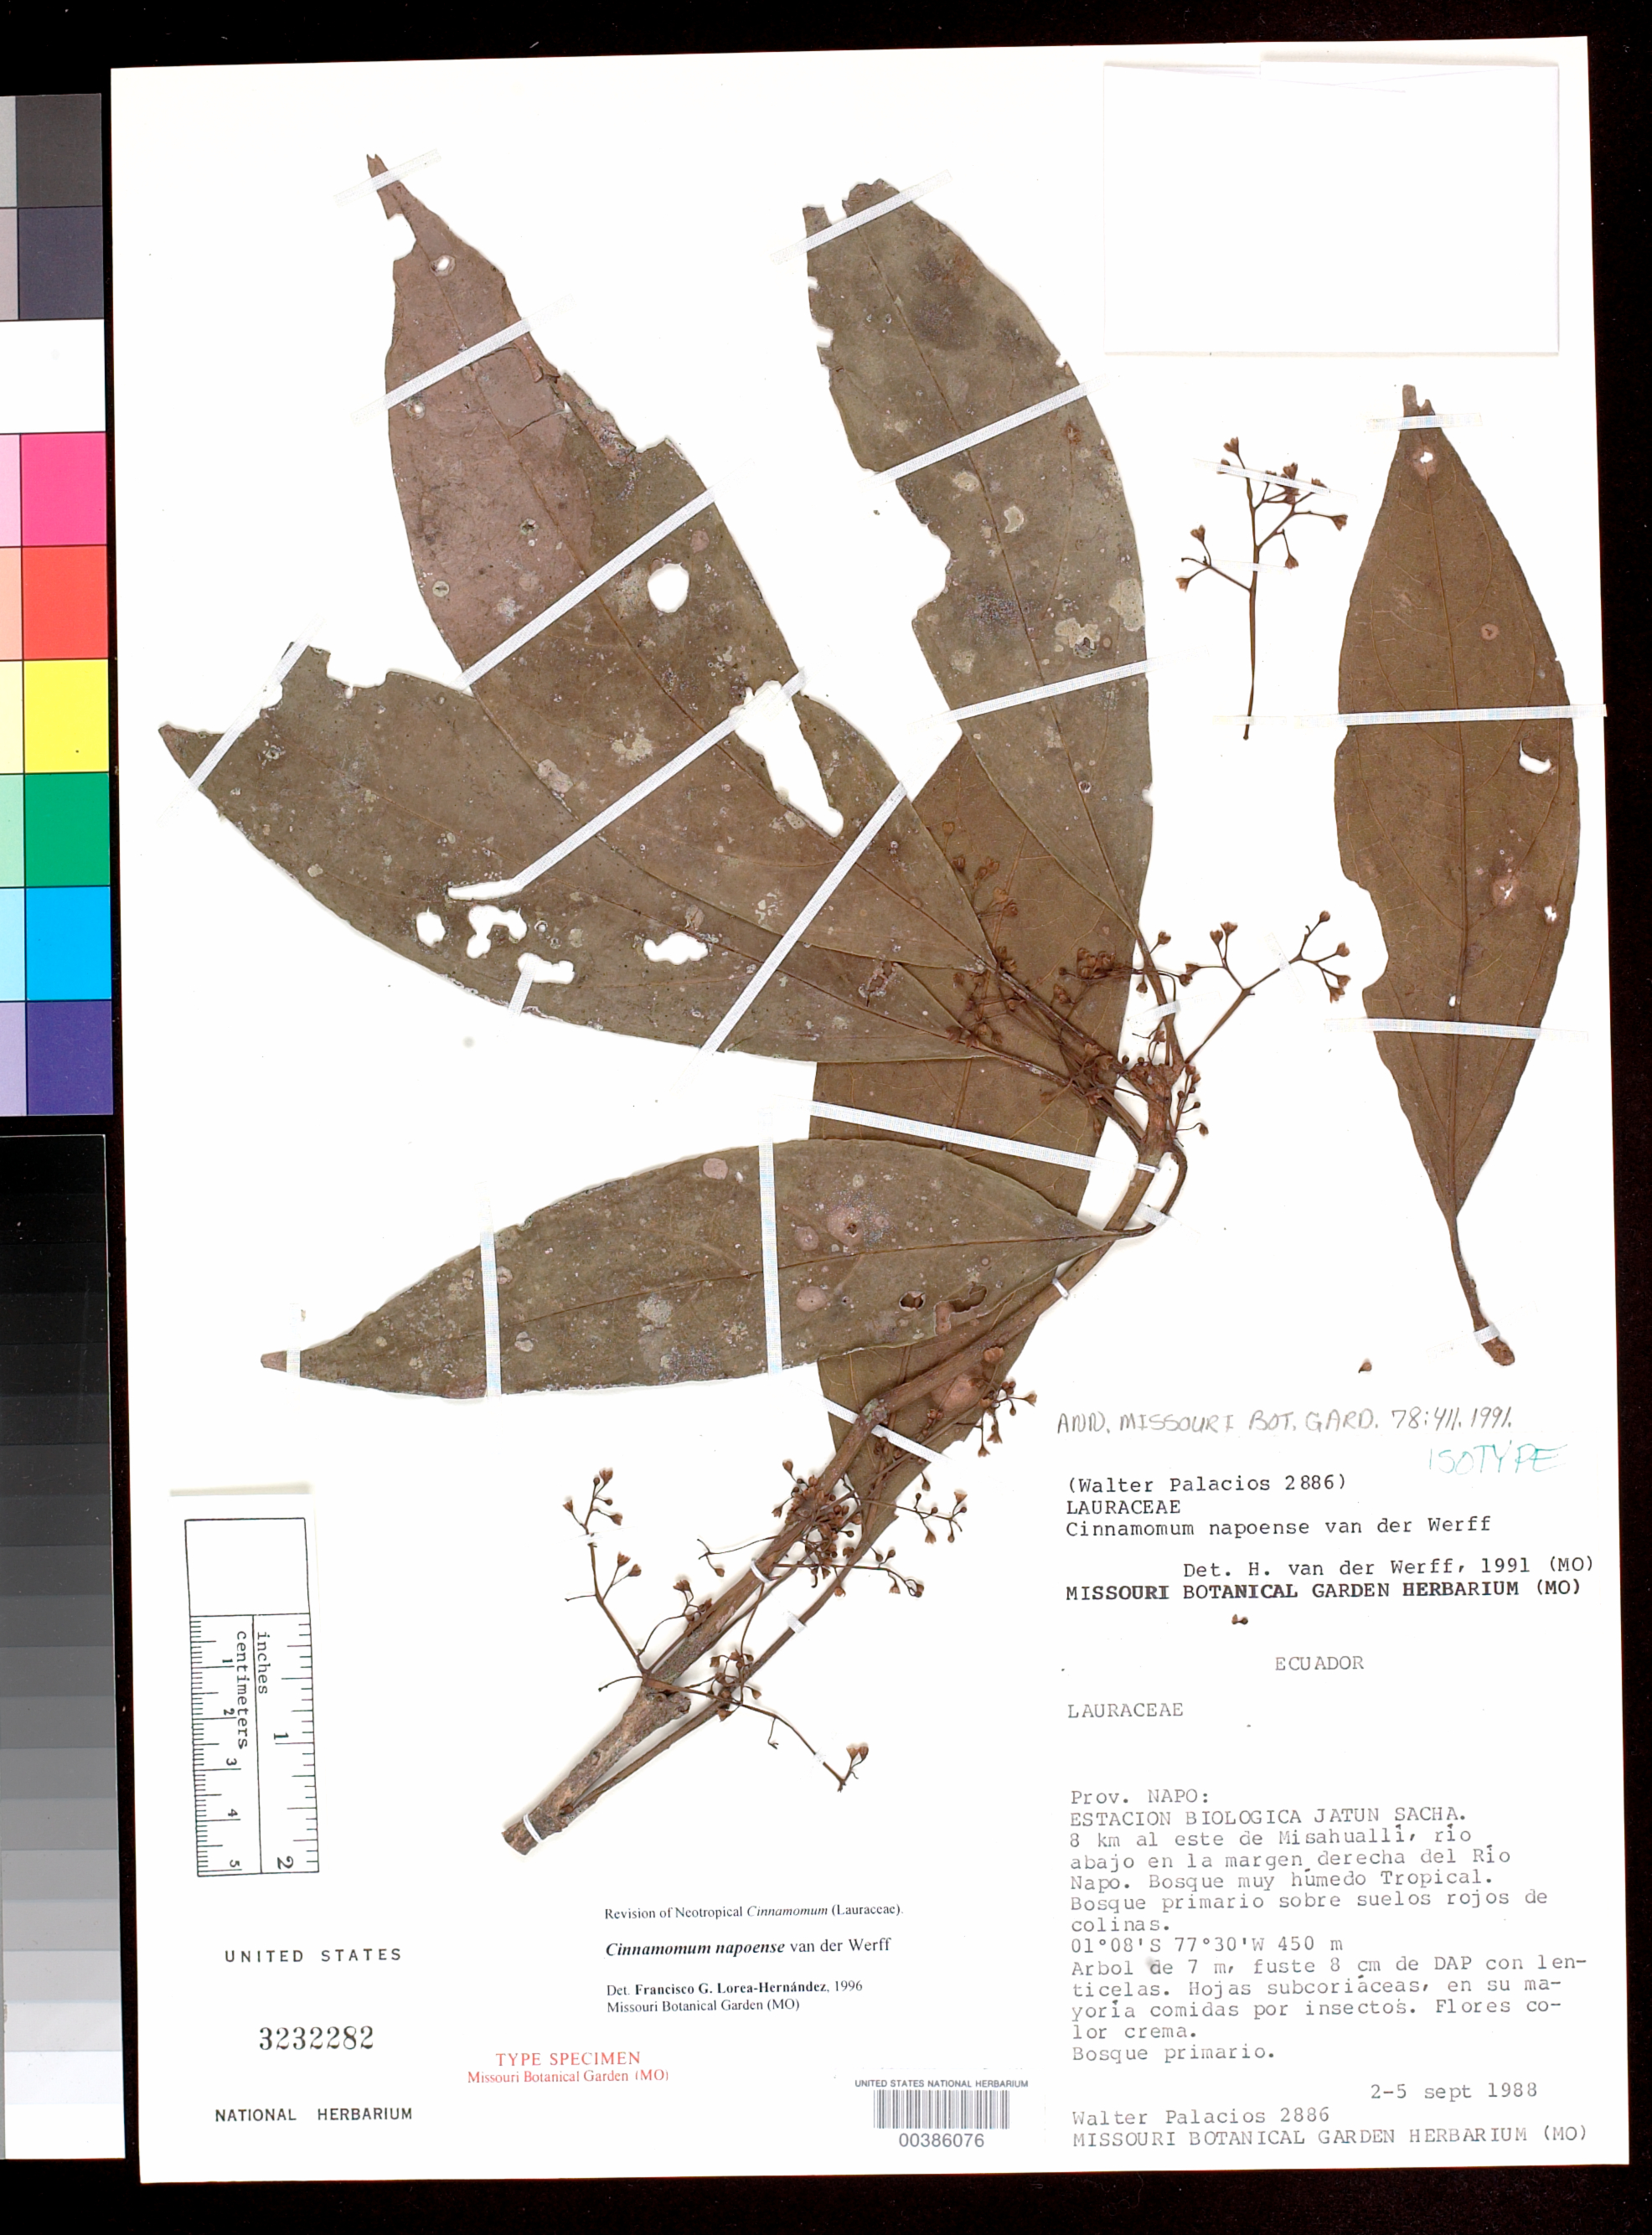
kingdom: Plantae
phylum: Tracheophyta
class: Magnoliopsida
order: Laurales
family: Lauraceae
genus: Cinnamomum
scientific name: Cinnamomum napoense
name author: van der Werff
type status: Isotype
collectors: W. Palacios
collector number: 2886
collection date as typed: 02 Sep 1988 to 05 Sep 1988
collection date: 1988-09-02/1988-09-05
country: Ecuador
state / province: Napo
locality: Estacion Biologica Jatunsacha, 8 km E of Misahualli, Rio Abajo en La Margen Derecha del Rio Napo.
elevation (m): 450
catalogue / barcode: US 3232282